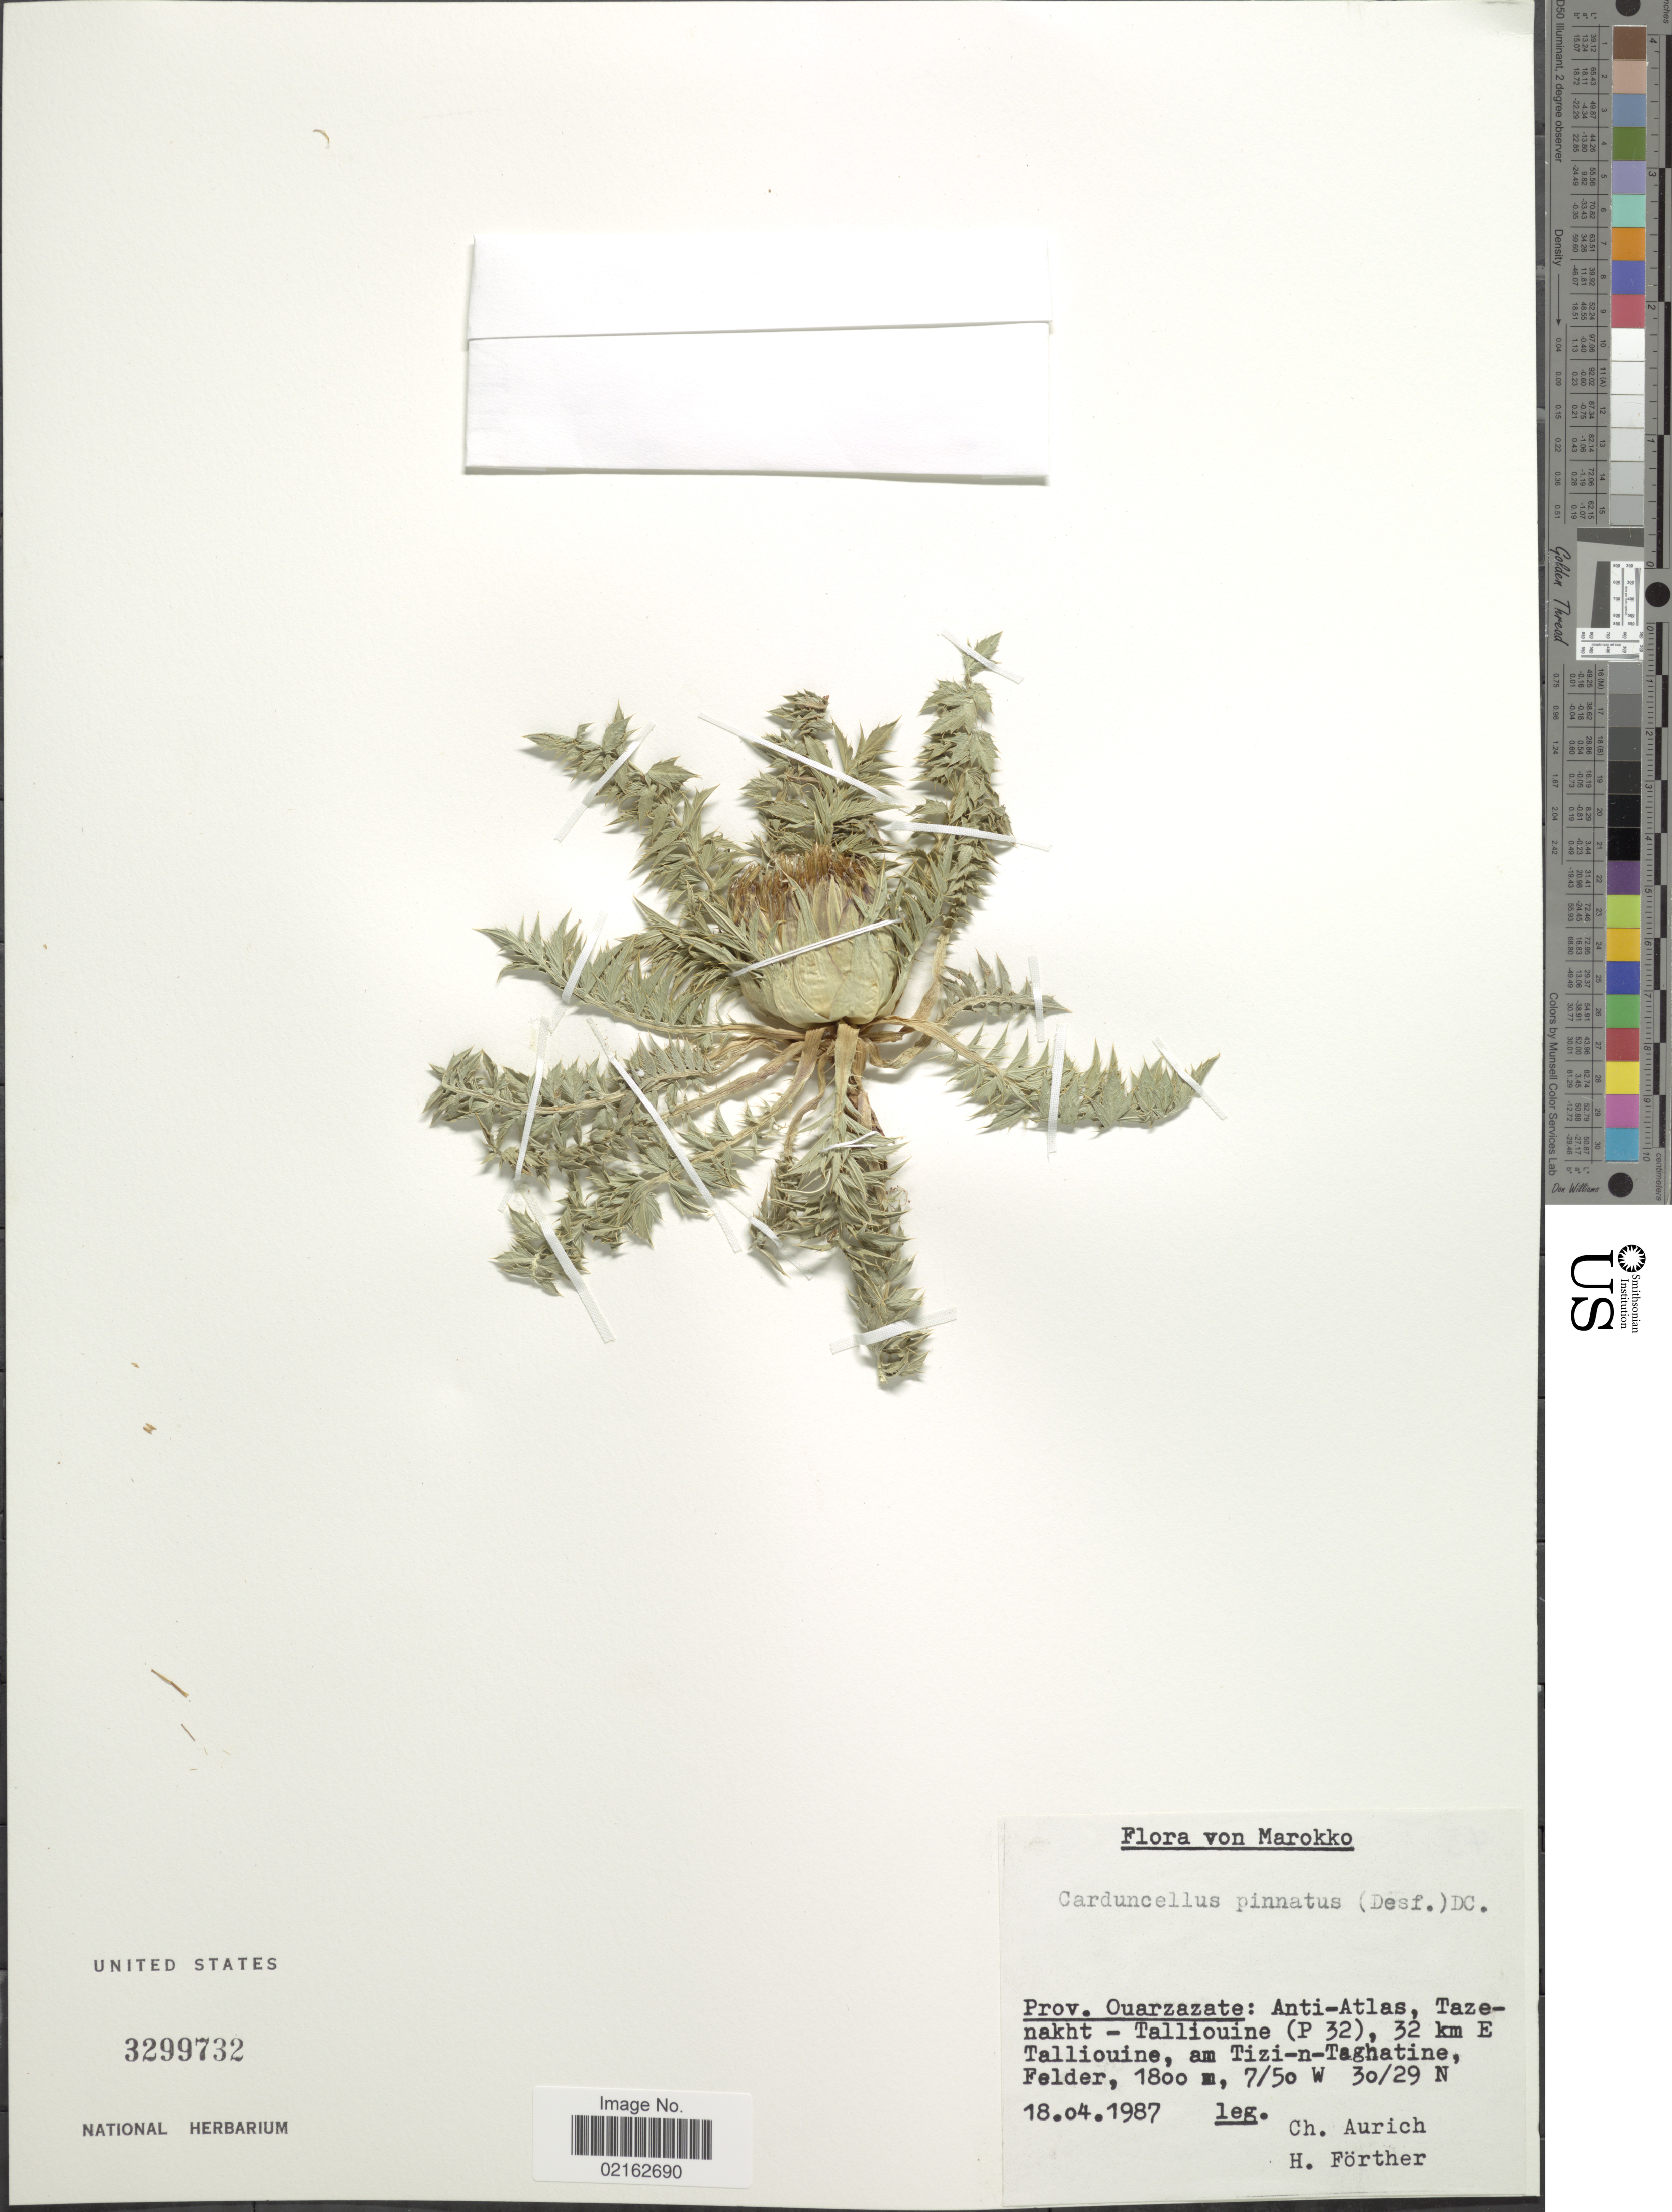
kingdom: Plantae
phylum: Tracheophyta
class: Magnoliopsida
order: Asterales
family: Asteraceae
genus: Carduncellus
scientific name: Carduncellus pinnatus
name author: DC.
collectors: C. Aurich & H. Förther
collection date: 1987-04-18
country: Morocco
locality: Prov. Ouarzazate, Anit-Atlas, Tazenakht, Talliouine (P 32), 32 km E Talliouine, am Tizi-n-Taghatine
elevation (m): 1800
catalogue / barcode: US 3299732